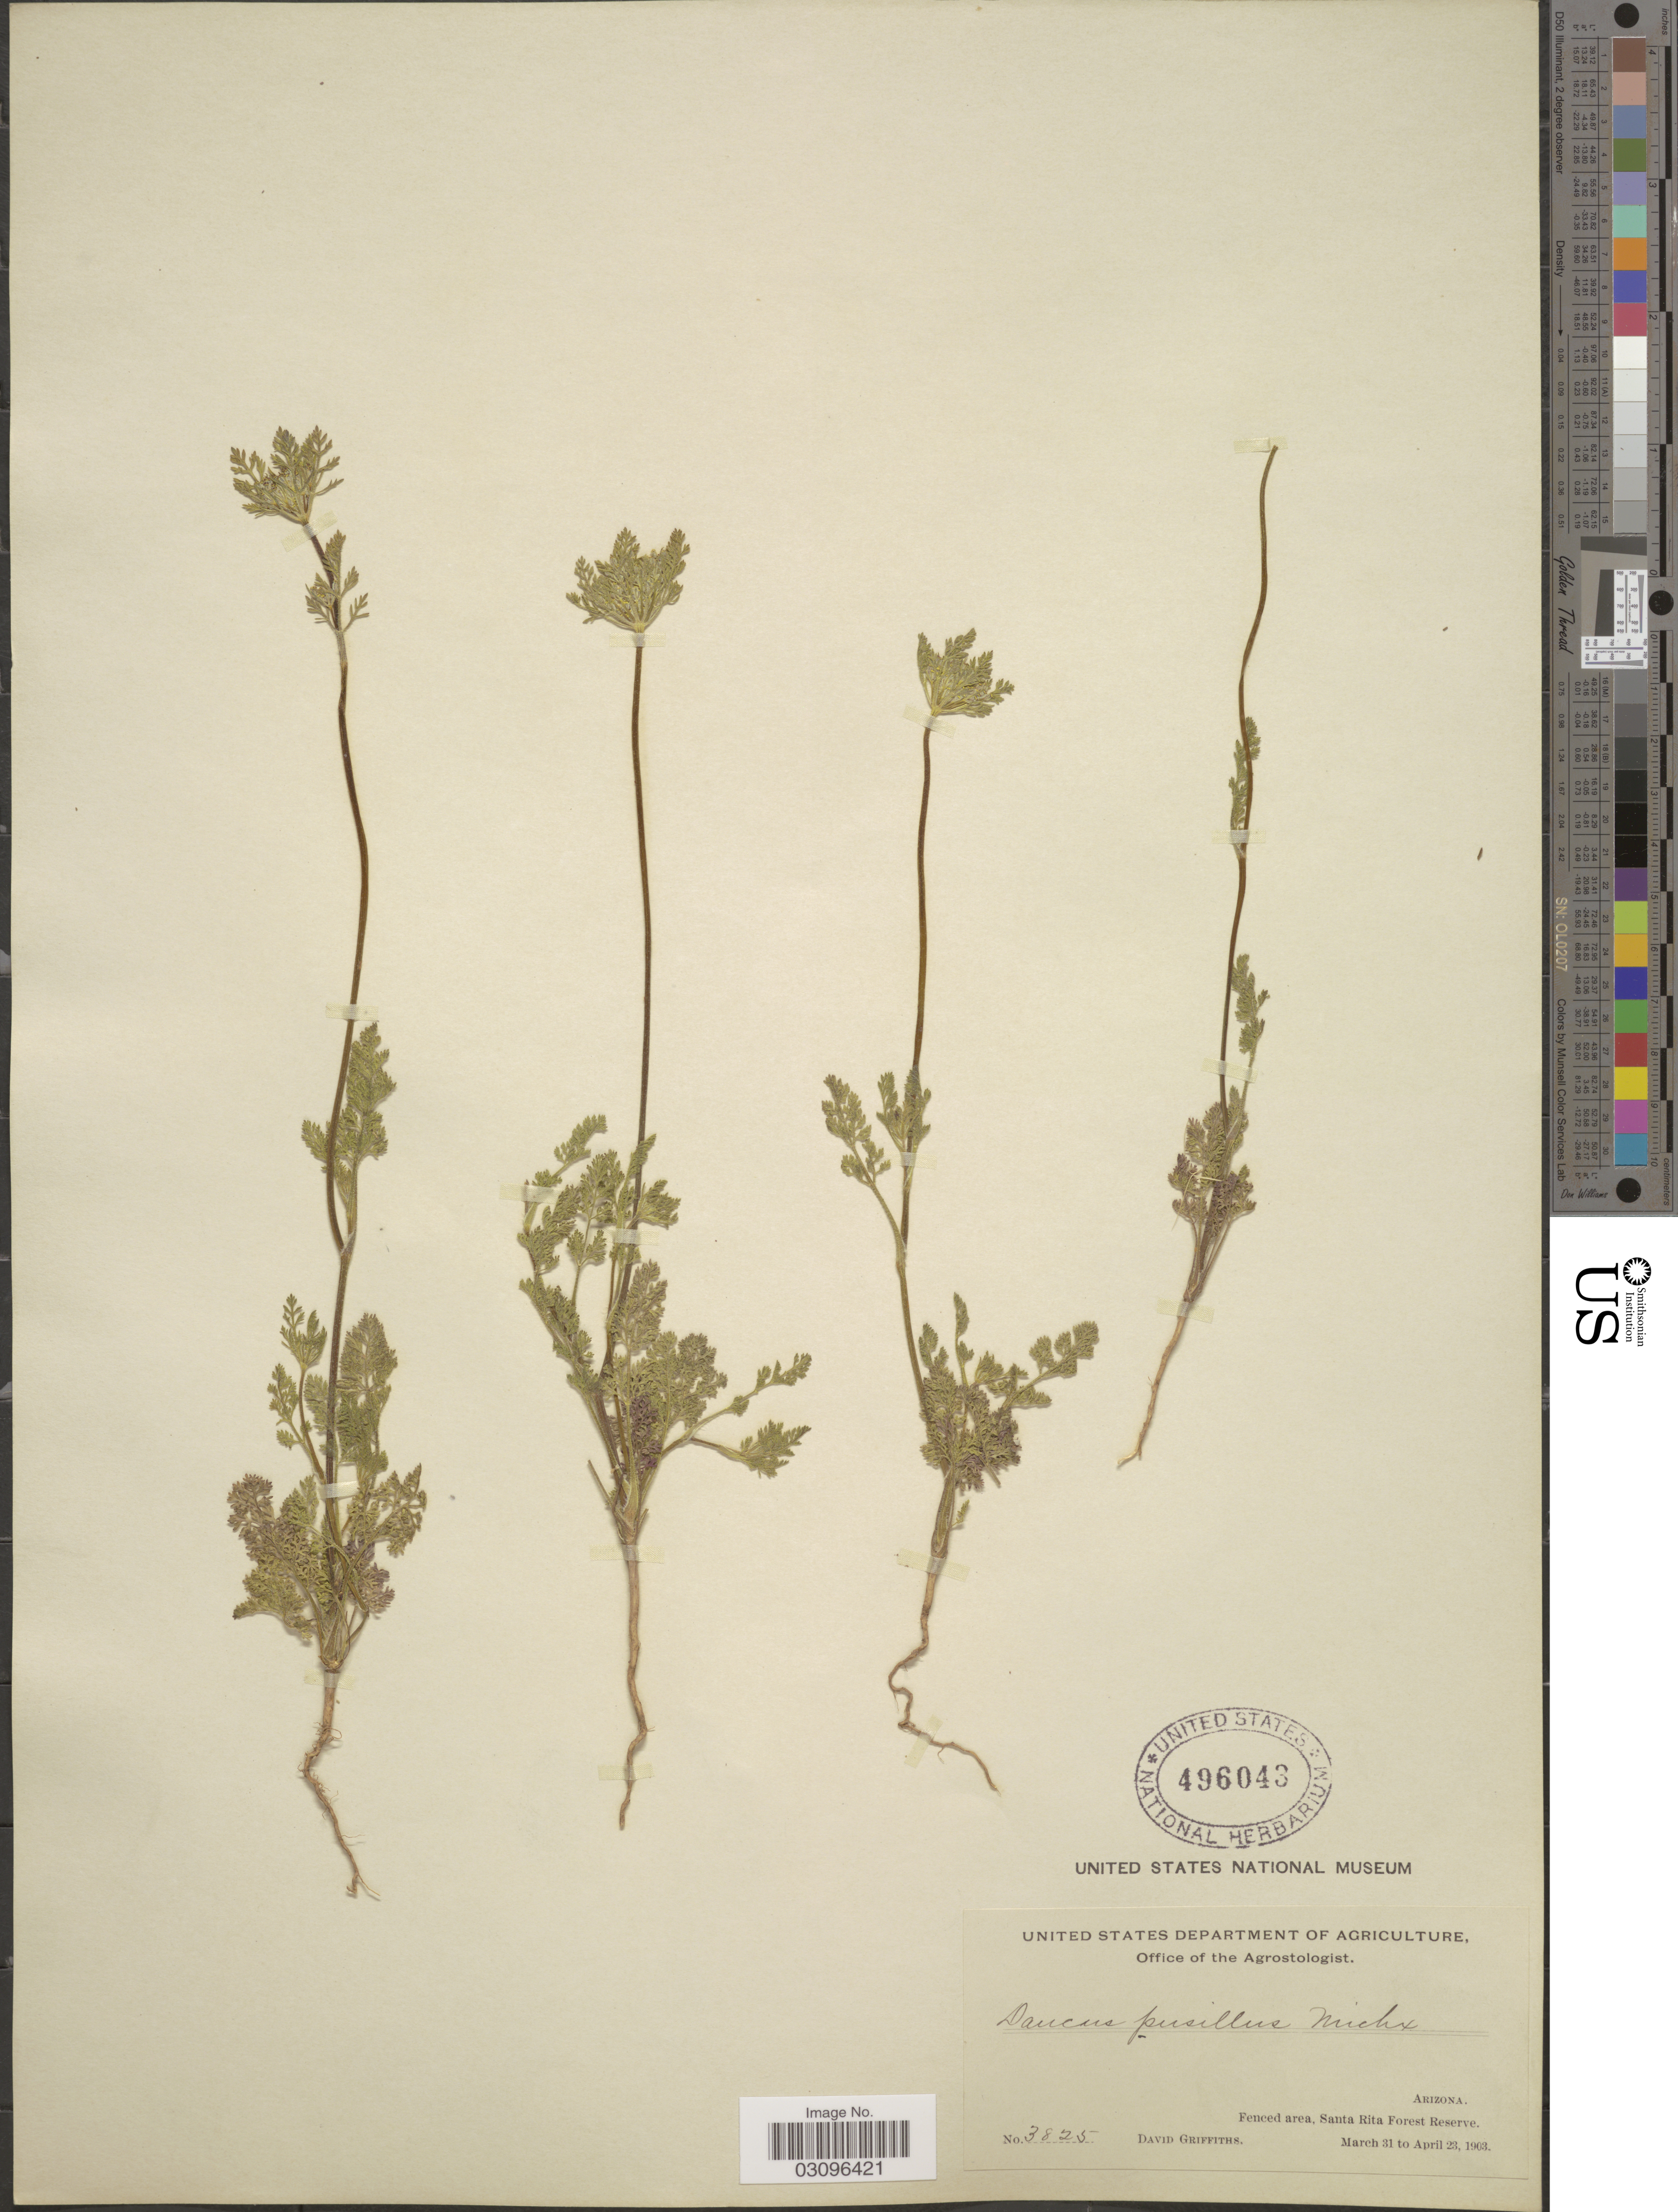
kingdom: Plantae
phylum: Tracheophyta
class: Magnoliopsida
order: Apiales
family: Apiaceae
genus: Daucus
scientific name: Daucus pusillus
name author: Michx.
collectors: D. Griffiths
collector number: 3825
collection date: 1903-03-31/1903-04-23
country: United States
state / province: Arizona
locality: Fenced areae, Santa Rita Forest Reserve.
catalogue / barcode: US 496043